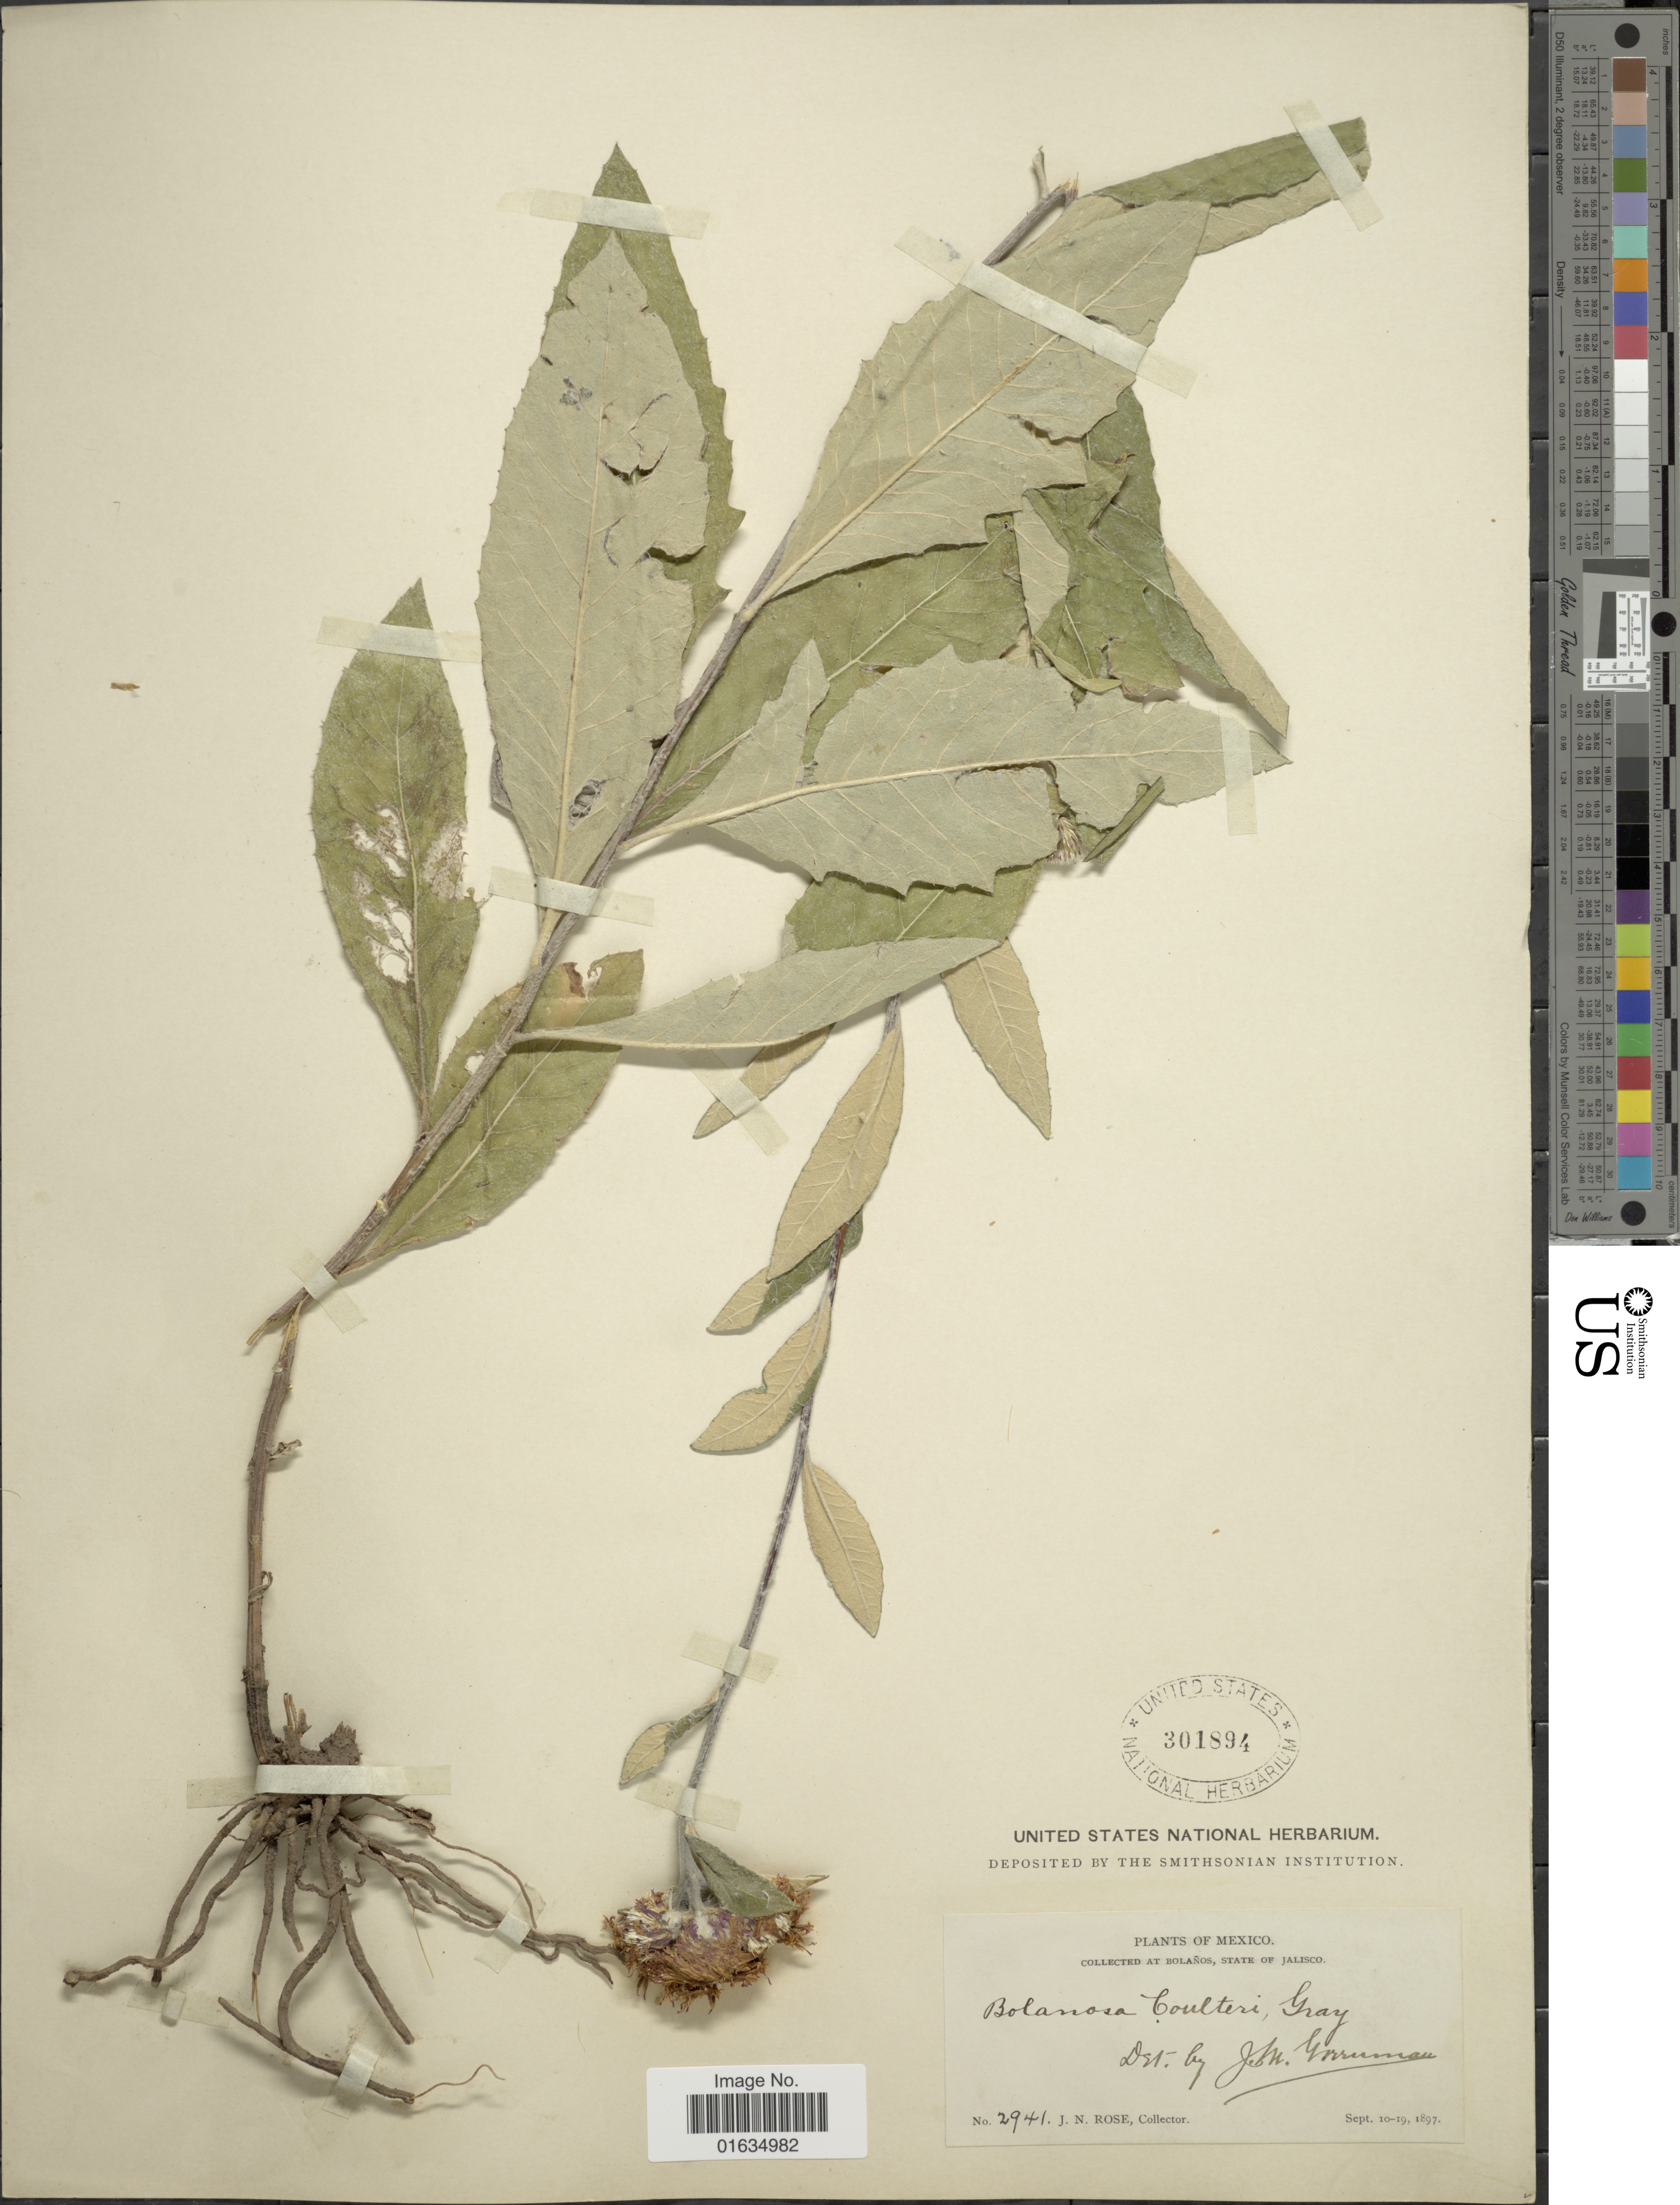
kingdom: Plantae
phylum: Tracheophyta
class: Magnoliopsida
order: Asterales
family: Asteraceae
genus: Bolanosa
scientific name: Bolanosa coulteri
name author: A. Gray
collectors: J. N. Rose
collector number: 2941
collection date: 1897-09-10/1897-09-19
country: Mexico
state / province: Jalisco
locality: Bolanos, State of Jalisco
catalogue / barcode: US 310894